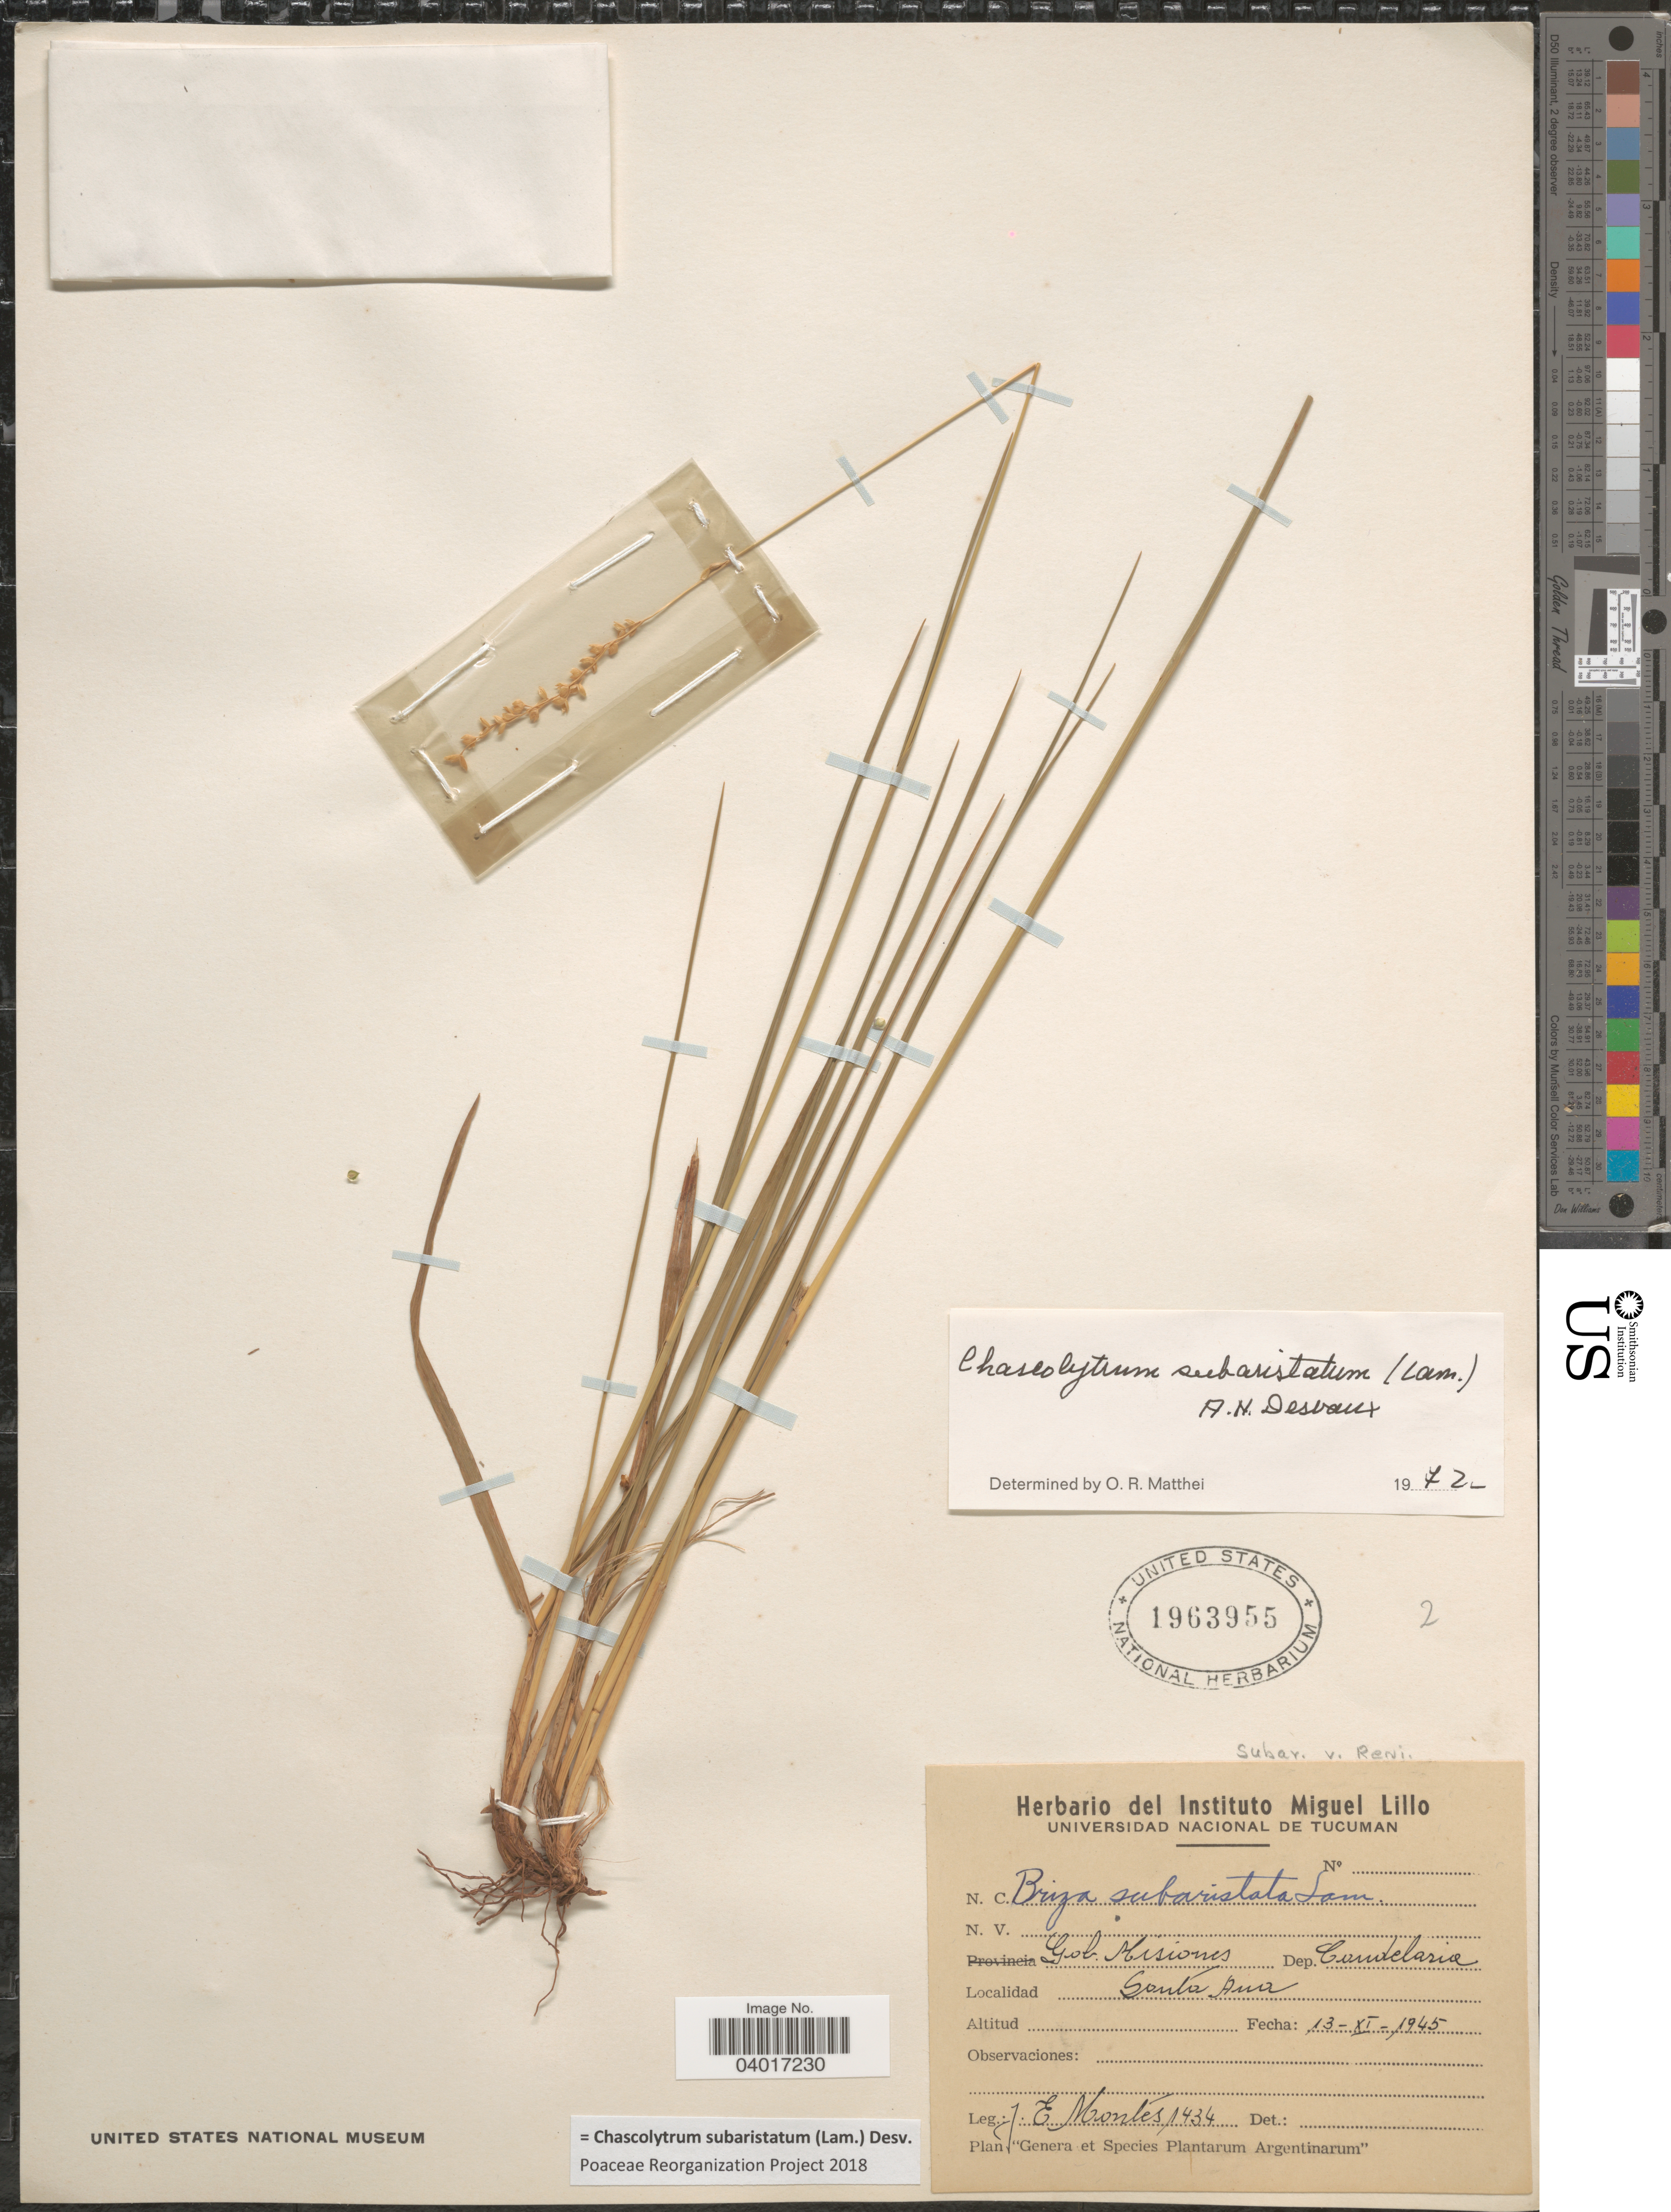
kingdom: Plantae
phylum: Tracheophyta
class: Liliopsida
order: Poales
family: Poaceae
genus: Chascolytrum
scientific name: Chascolytrum subaristatum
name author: (Lam.) Desv.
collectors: J. E. Montes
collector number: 1434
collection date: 1945-11-13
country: Argentina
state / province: Misiones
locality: Gob. Misiones. Dep. Candelaria. Santa Ana.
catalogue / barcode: US 1963955